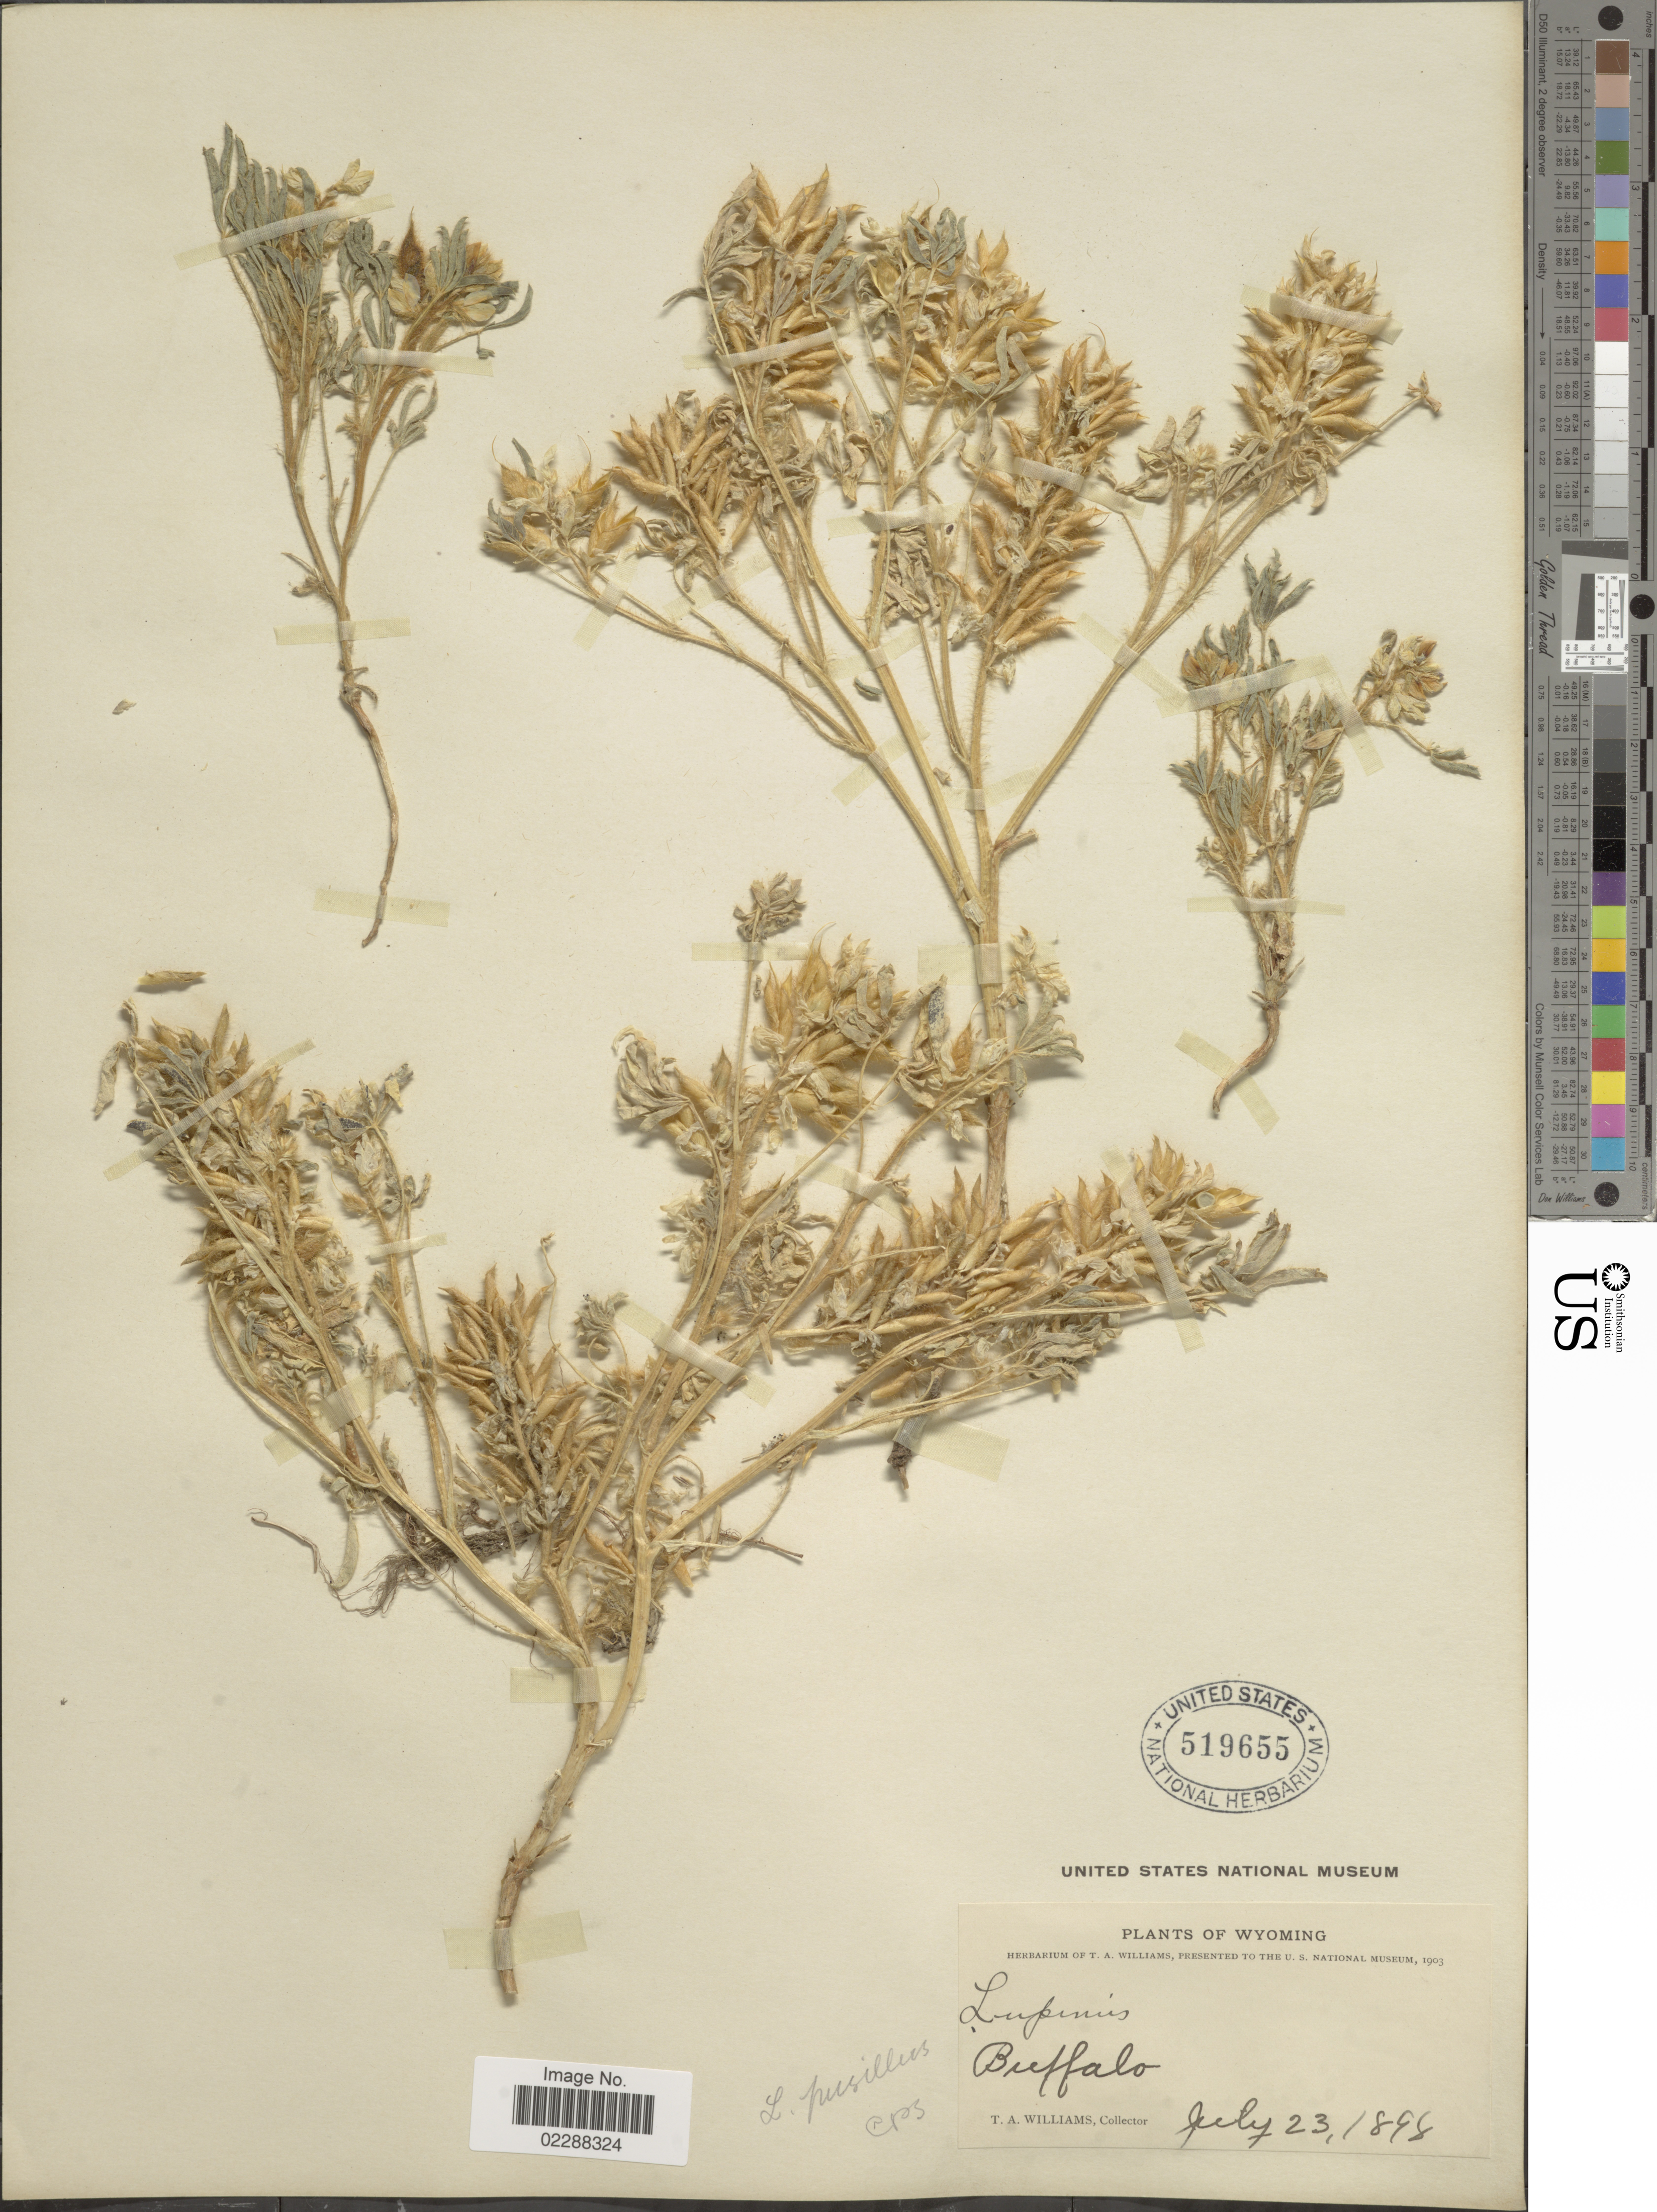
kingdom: Plantae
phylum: Tracheophyta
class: Magnoliopsida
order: Fabales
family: Fabaceae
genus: Lupinus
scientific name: Lupinus sp.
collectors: T. A. Williams (herbarium)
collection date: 1898-07-23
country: United States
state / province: Wyoming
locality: Buffalo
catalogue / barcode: US 519655